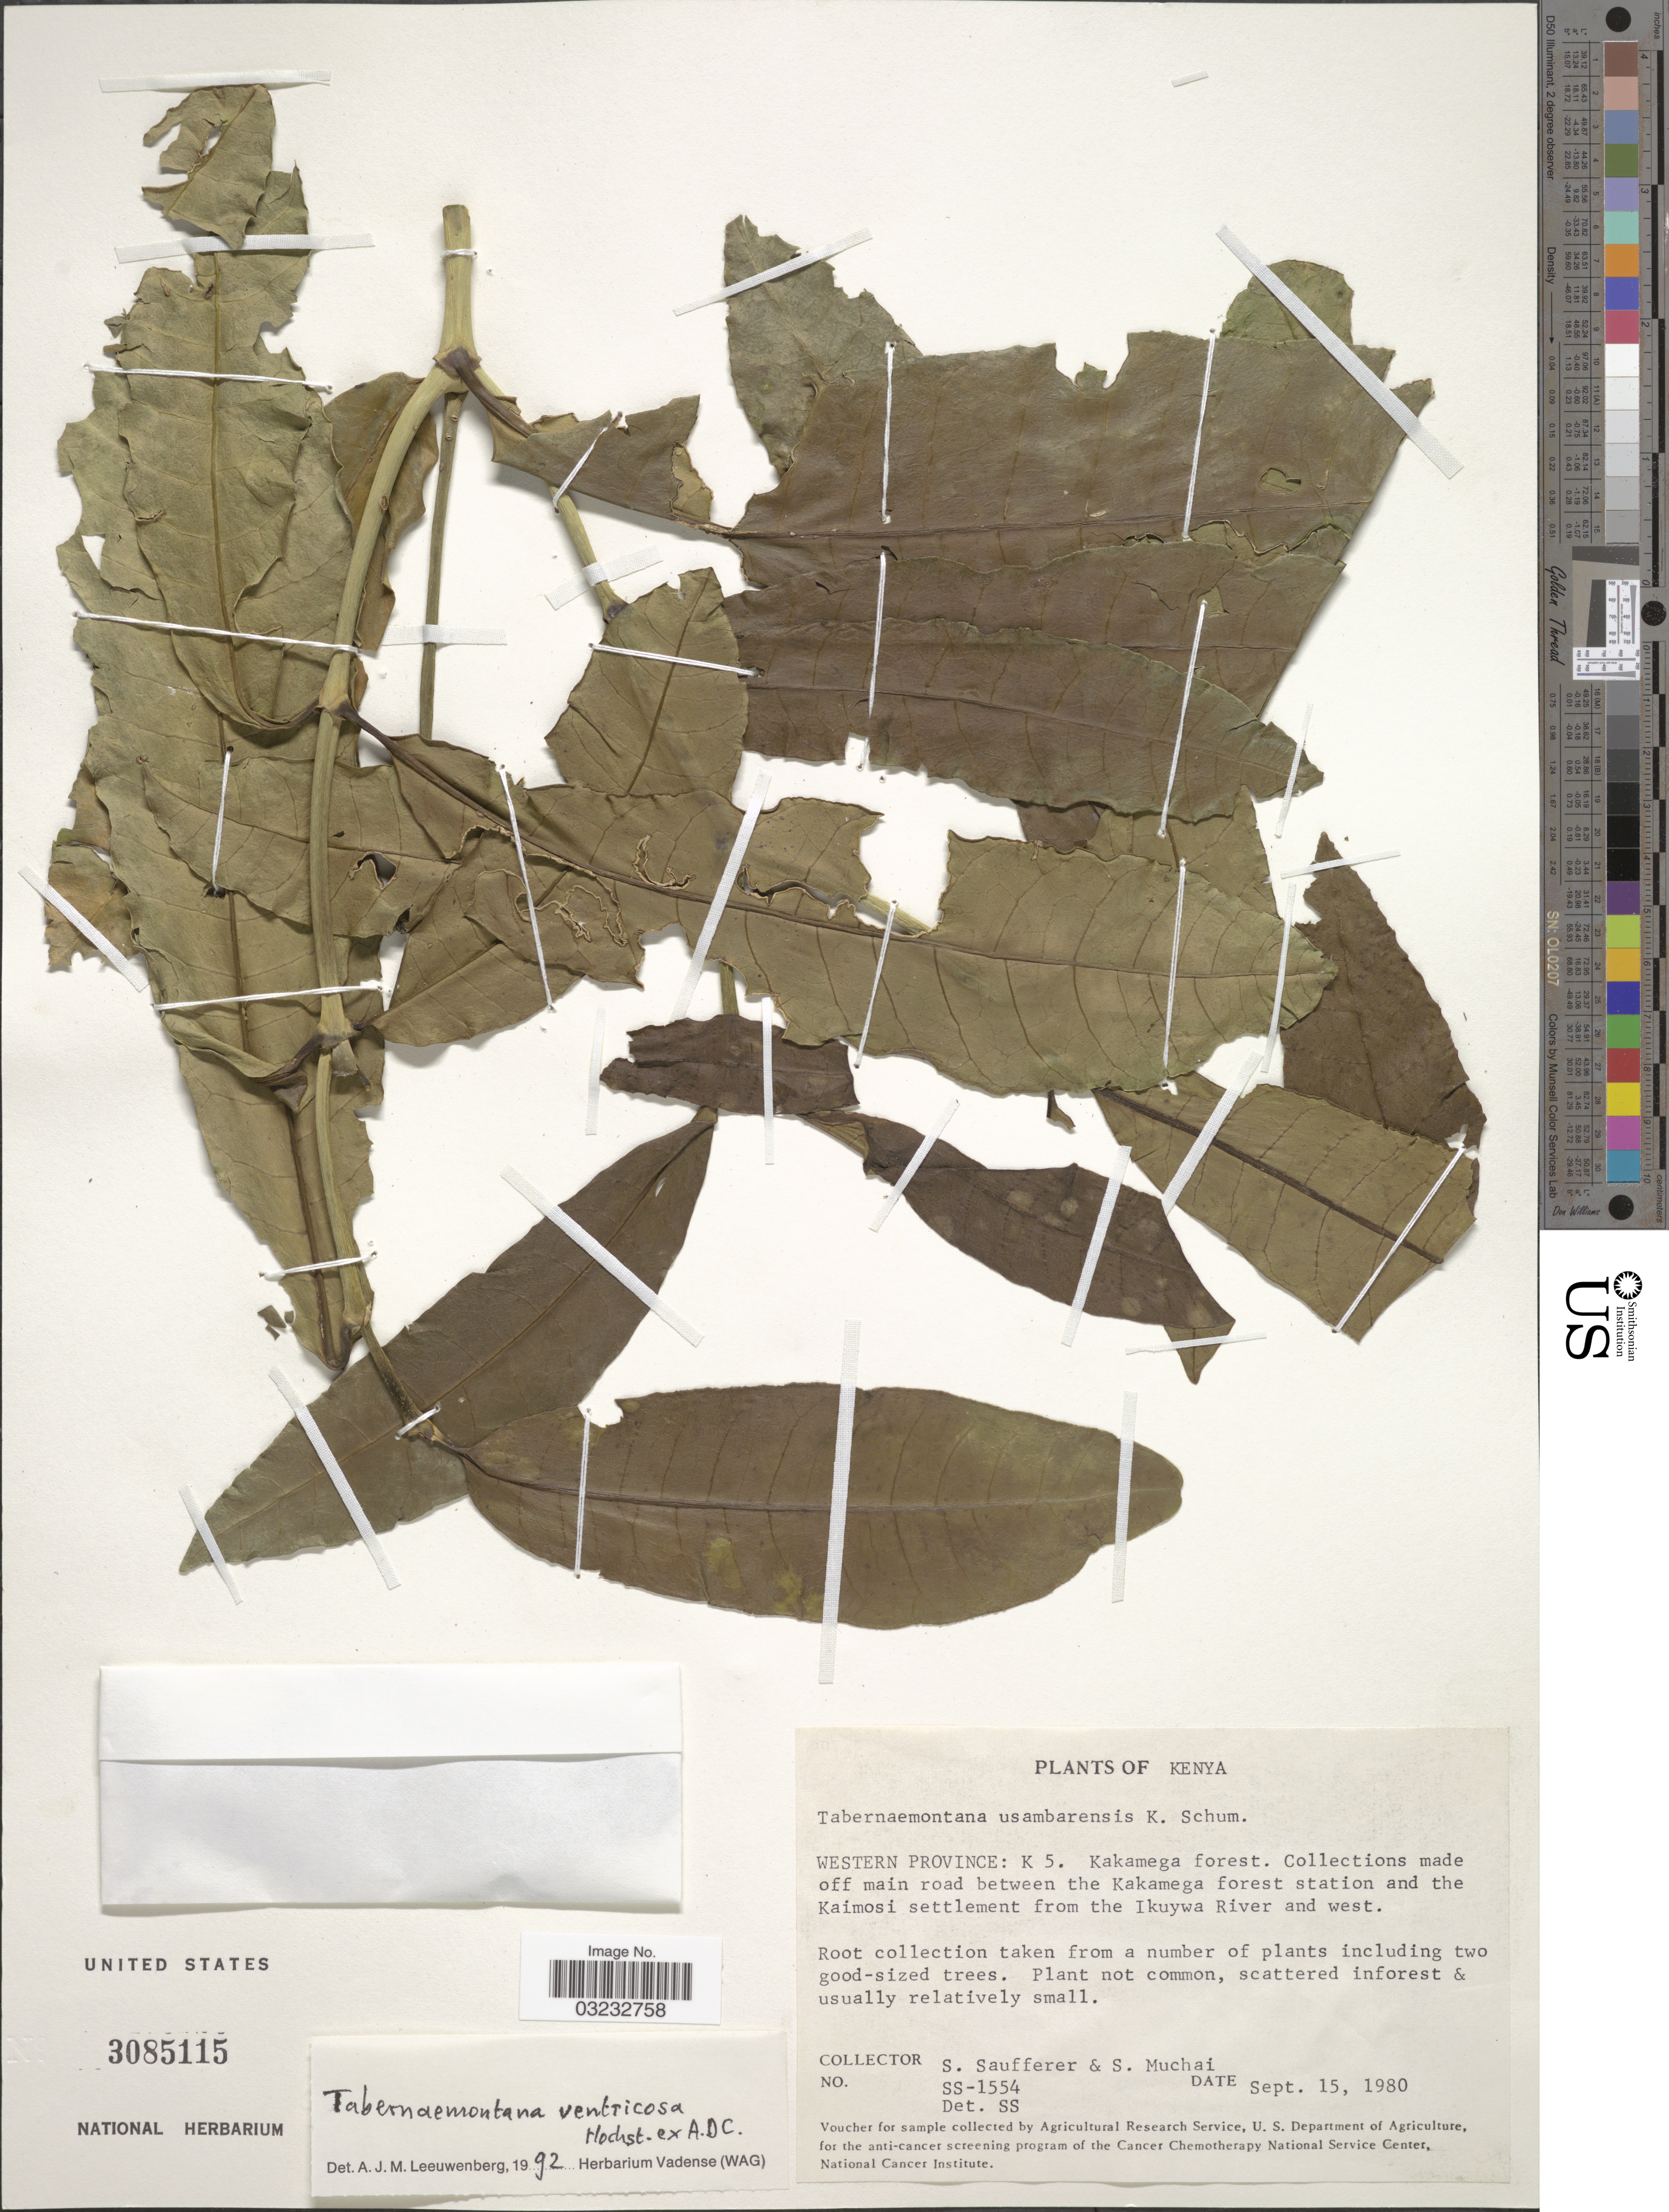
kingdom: Plantae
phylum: Tracheophyta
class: Magnoliopsida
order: Gentianales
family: Apocynaceae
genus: Tabernaemontana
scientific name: Tabernaemontana ventricosa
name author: Hochst. ex A. DC.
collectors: S. Saufferer & S. Muchai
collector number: SS-1554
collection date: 1980-09-15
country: Kenya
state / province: Kakamega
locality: Western Province: K 5. Kakamega forest. Collections made off main road between the Kakamega forest station and the Kaimosi settlement from the Ikuywa River and west.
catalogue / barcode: US 3085115